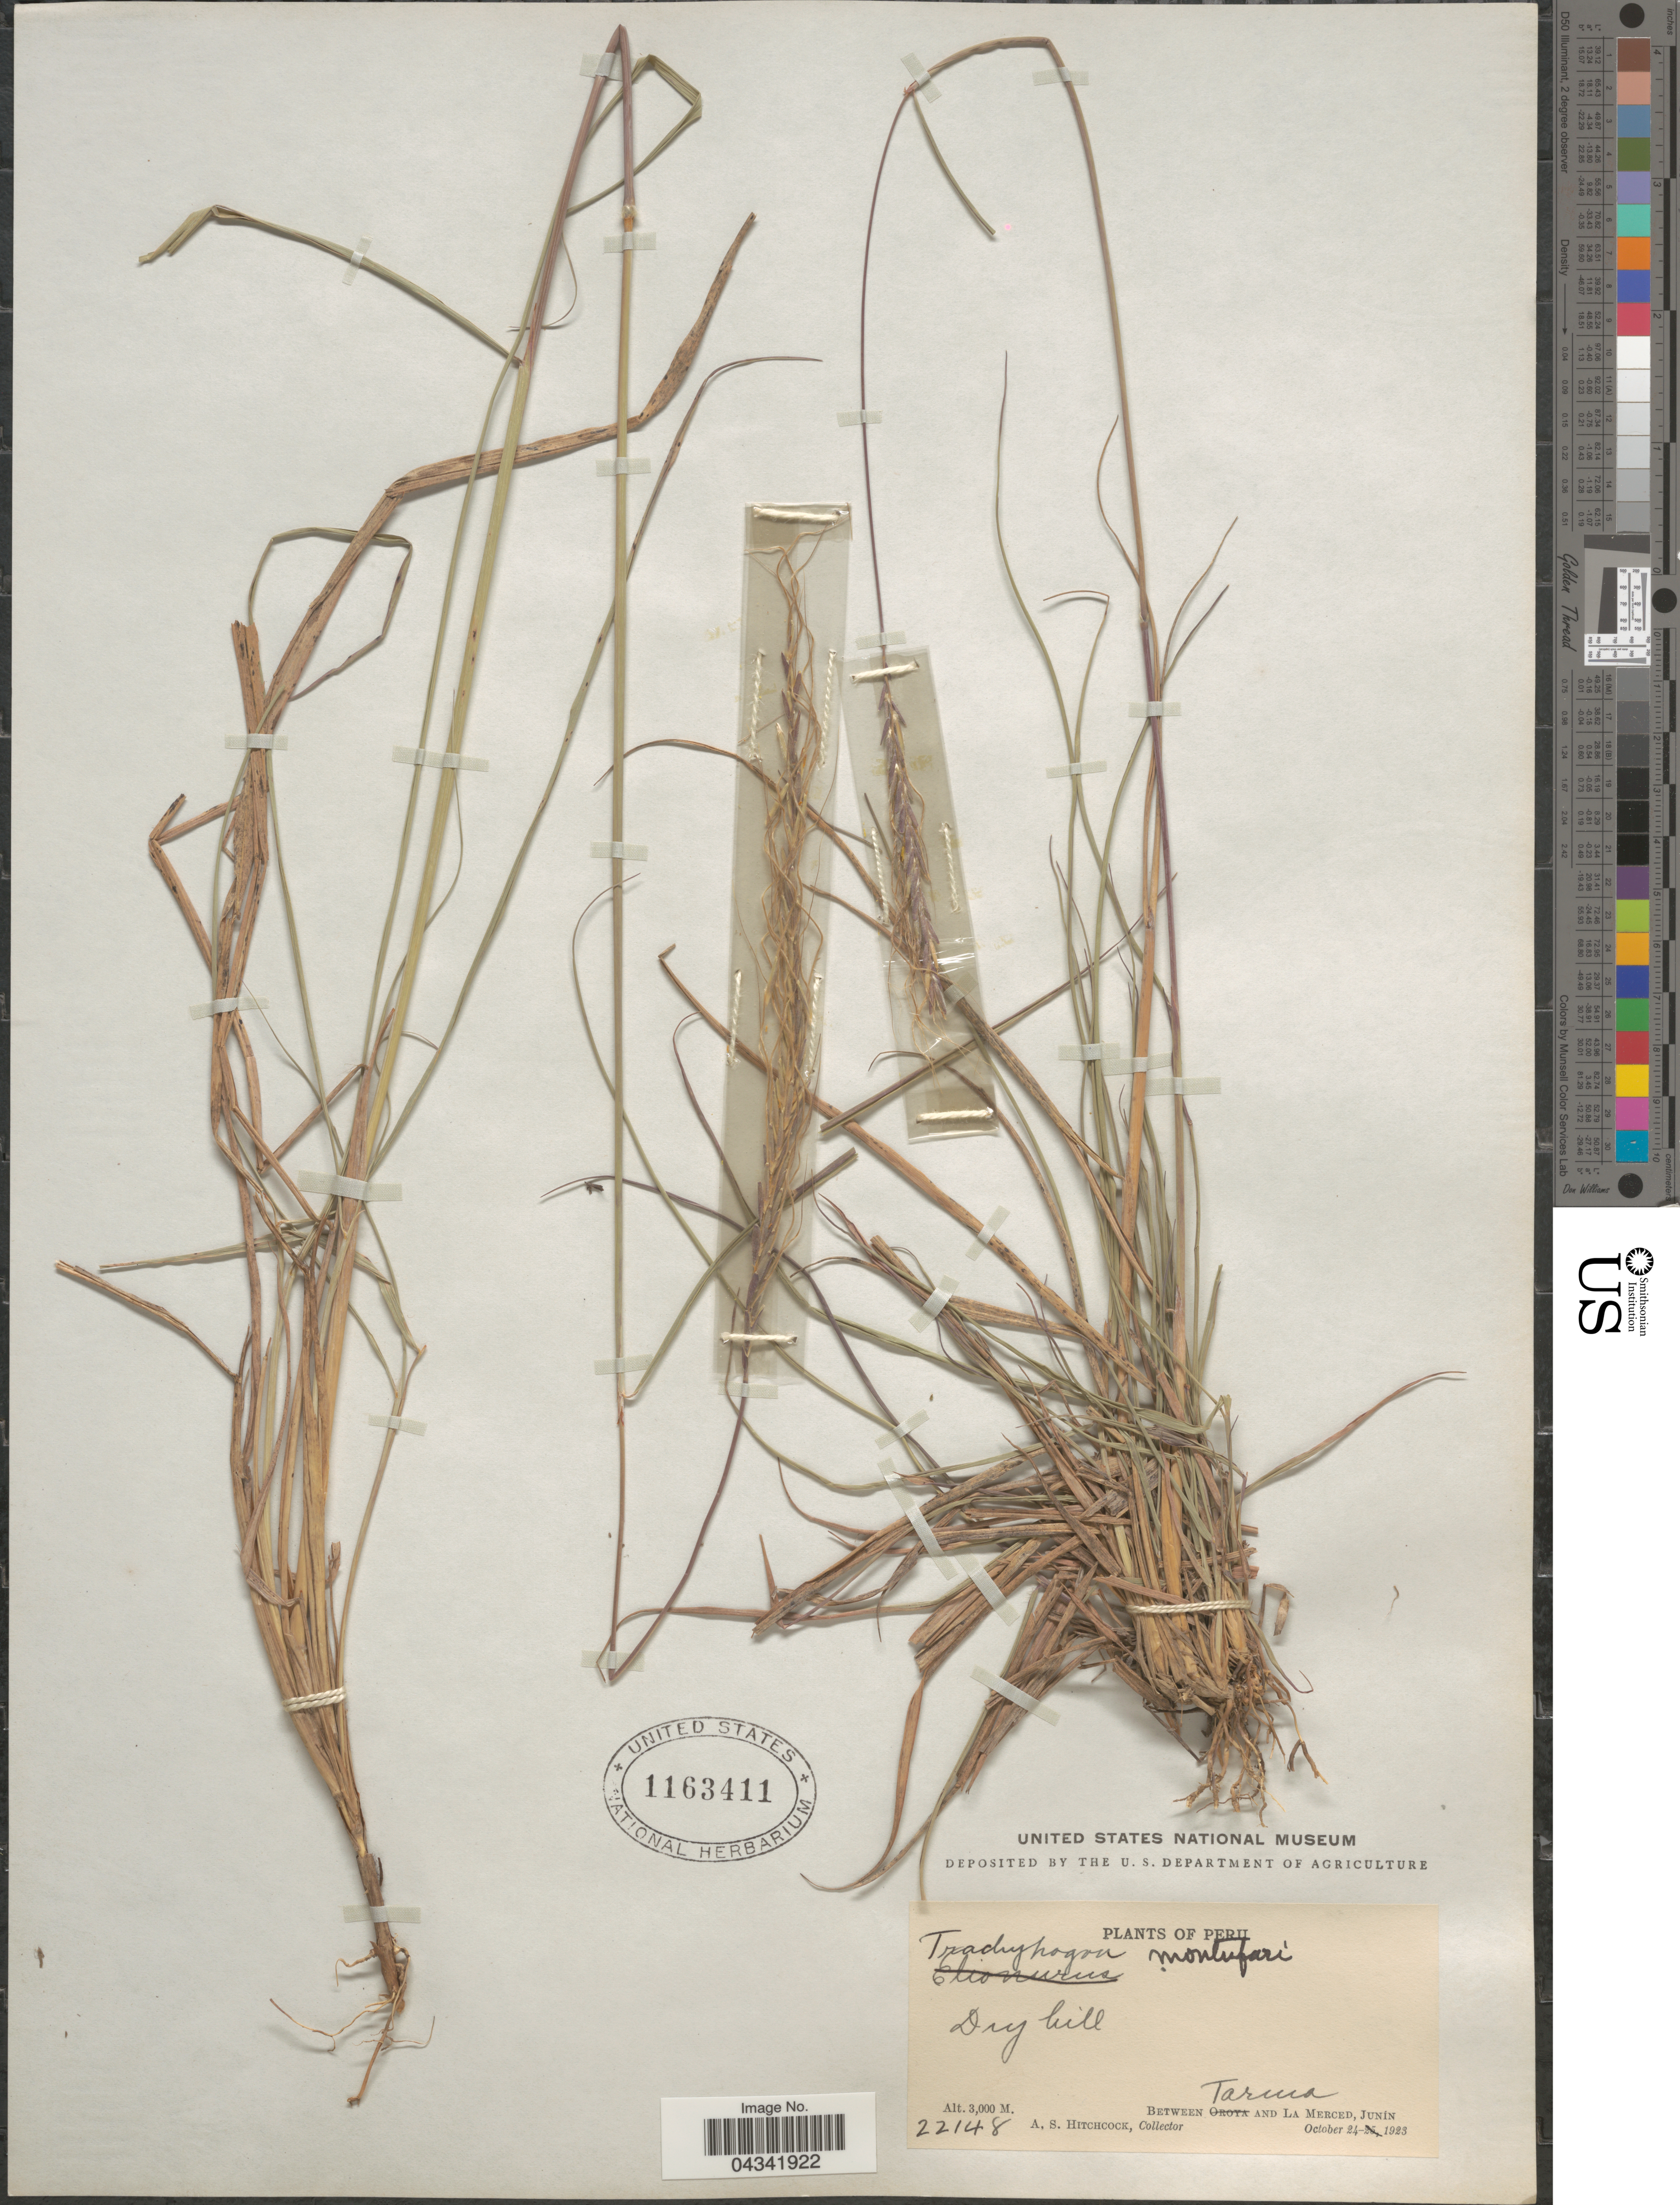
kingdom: Plantae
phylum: Tracheophyta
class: Liliopsida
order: Poales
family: Poaceae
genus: Trachypogon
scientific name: Trachypogon spicatus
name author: (L. f.) Kuntze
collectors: A. S. Hitchcock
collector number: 22148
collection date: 1923-10-24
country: Peru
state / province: Junín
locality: Dry hill. Between Tarma and La Merced.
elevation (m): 3000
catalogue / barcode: US 1163411